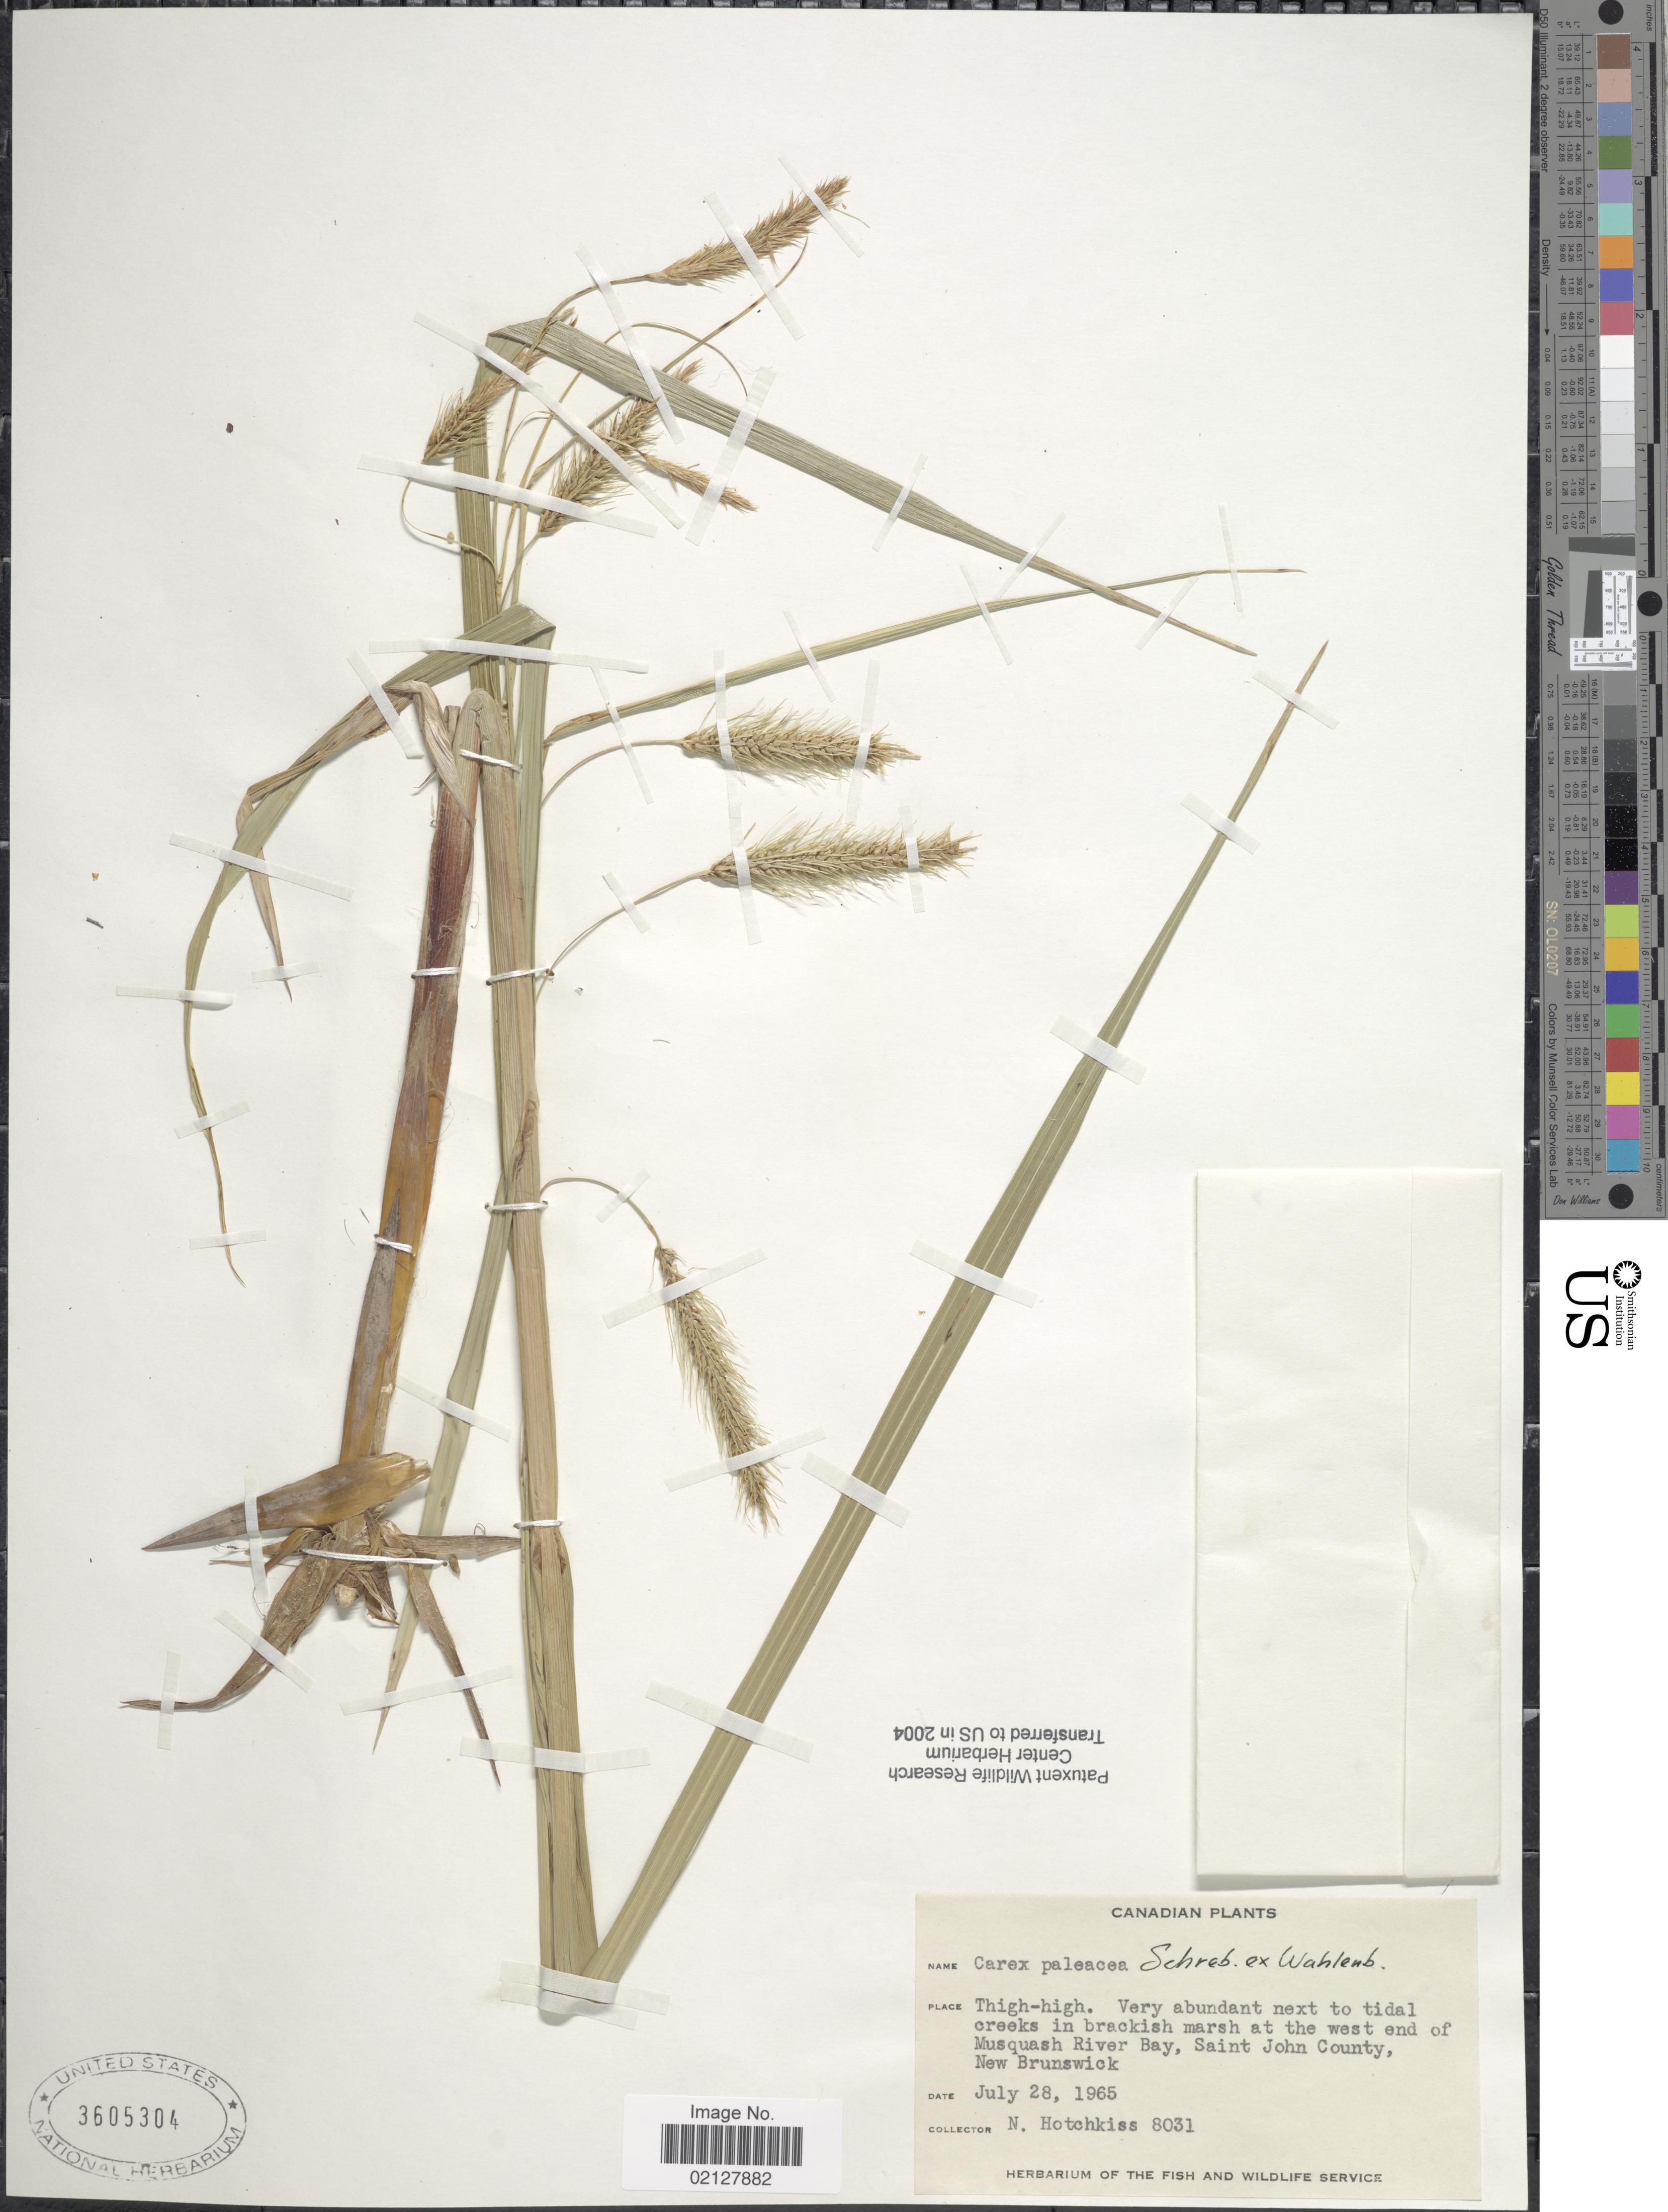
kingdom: Plantae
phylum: Tracheophyta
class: Liliopsida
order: Poales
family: Cyperaceae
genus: Carex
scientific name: Carex paleacea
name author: Schreb. ex Wahlenb.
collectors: N. Hotchkiss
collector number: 8031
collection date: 1965-07-28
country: Canada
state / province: New Brunswick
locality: At the west end of Musquash River Bay, Saint John County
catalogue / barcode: US 3605304